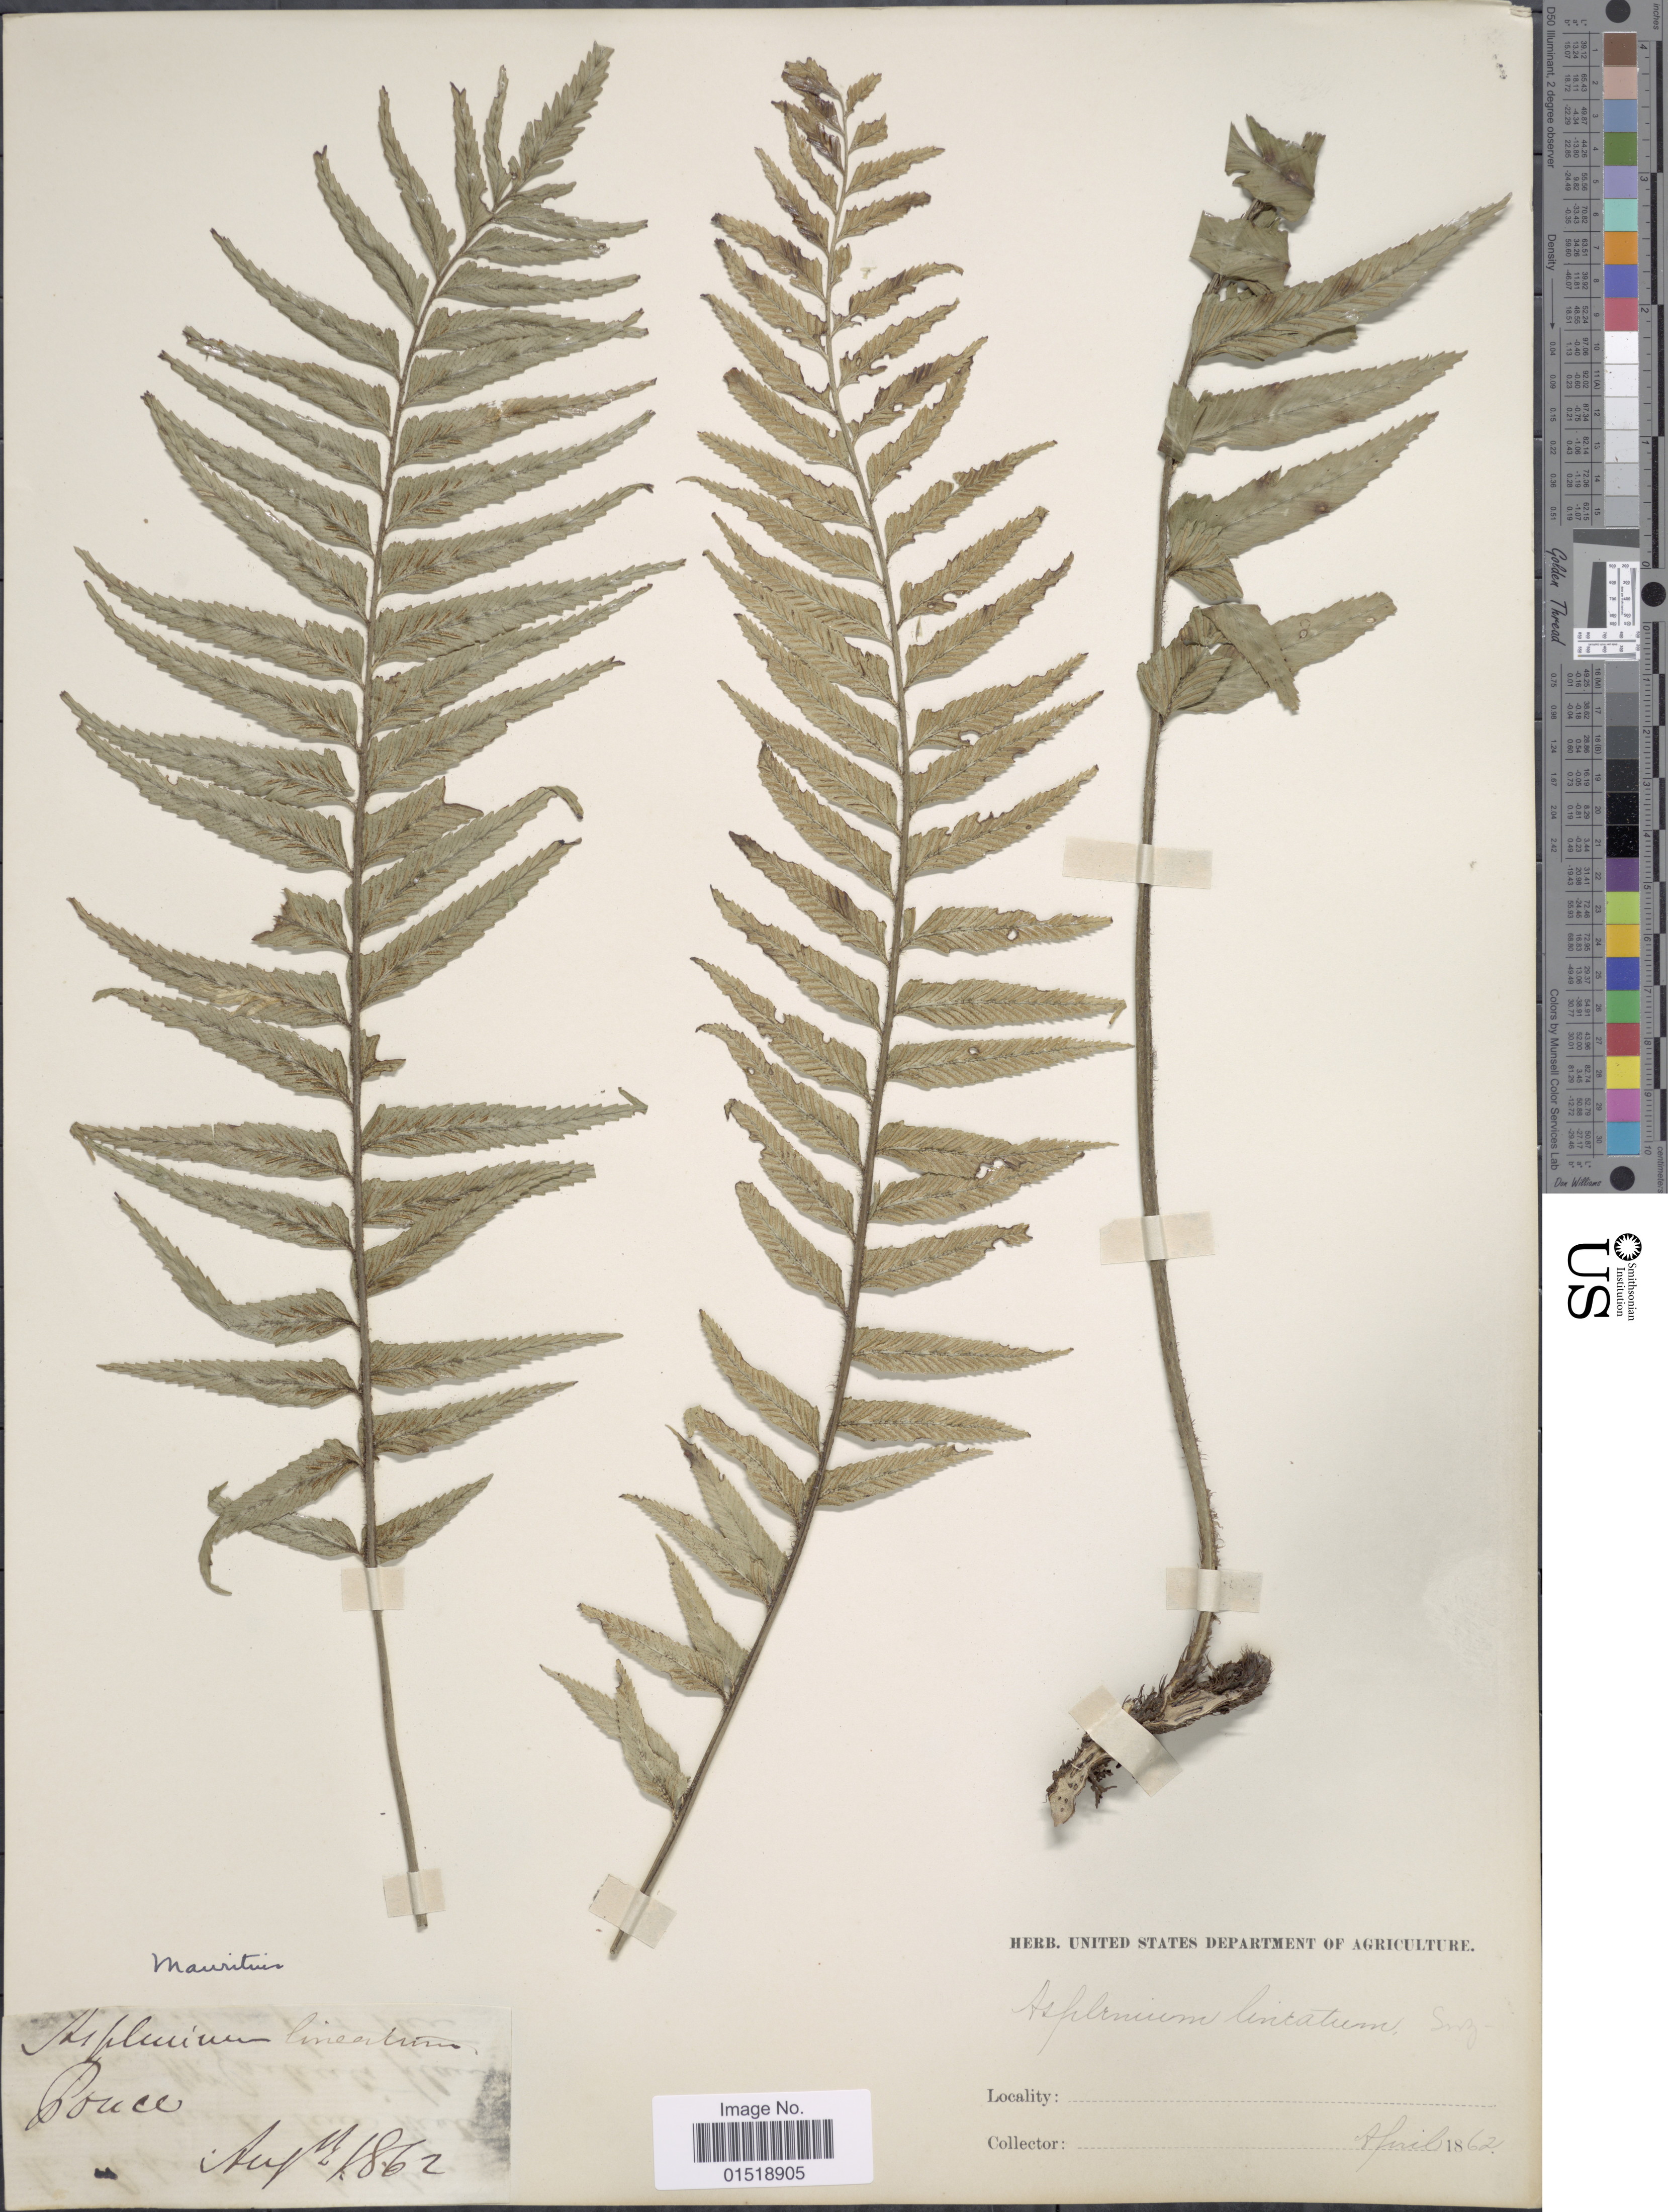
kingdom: Plantae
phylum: Tracheophyta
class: Polypodiopsida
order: Polypodiales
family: Aspleniaceae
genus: Asplenium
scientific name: Asplenium daucifolium var. lineatum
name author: (Sw.) C.V. Morton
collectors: United States Department of Agriculture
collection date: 1862-08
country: Mauritius